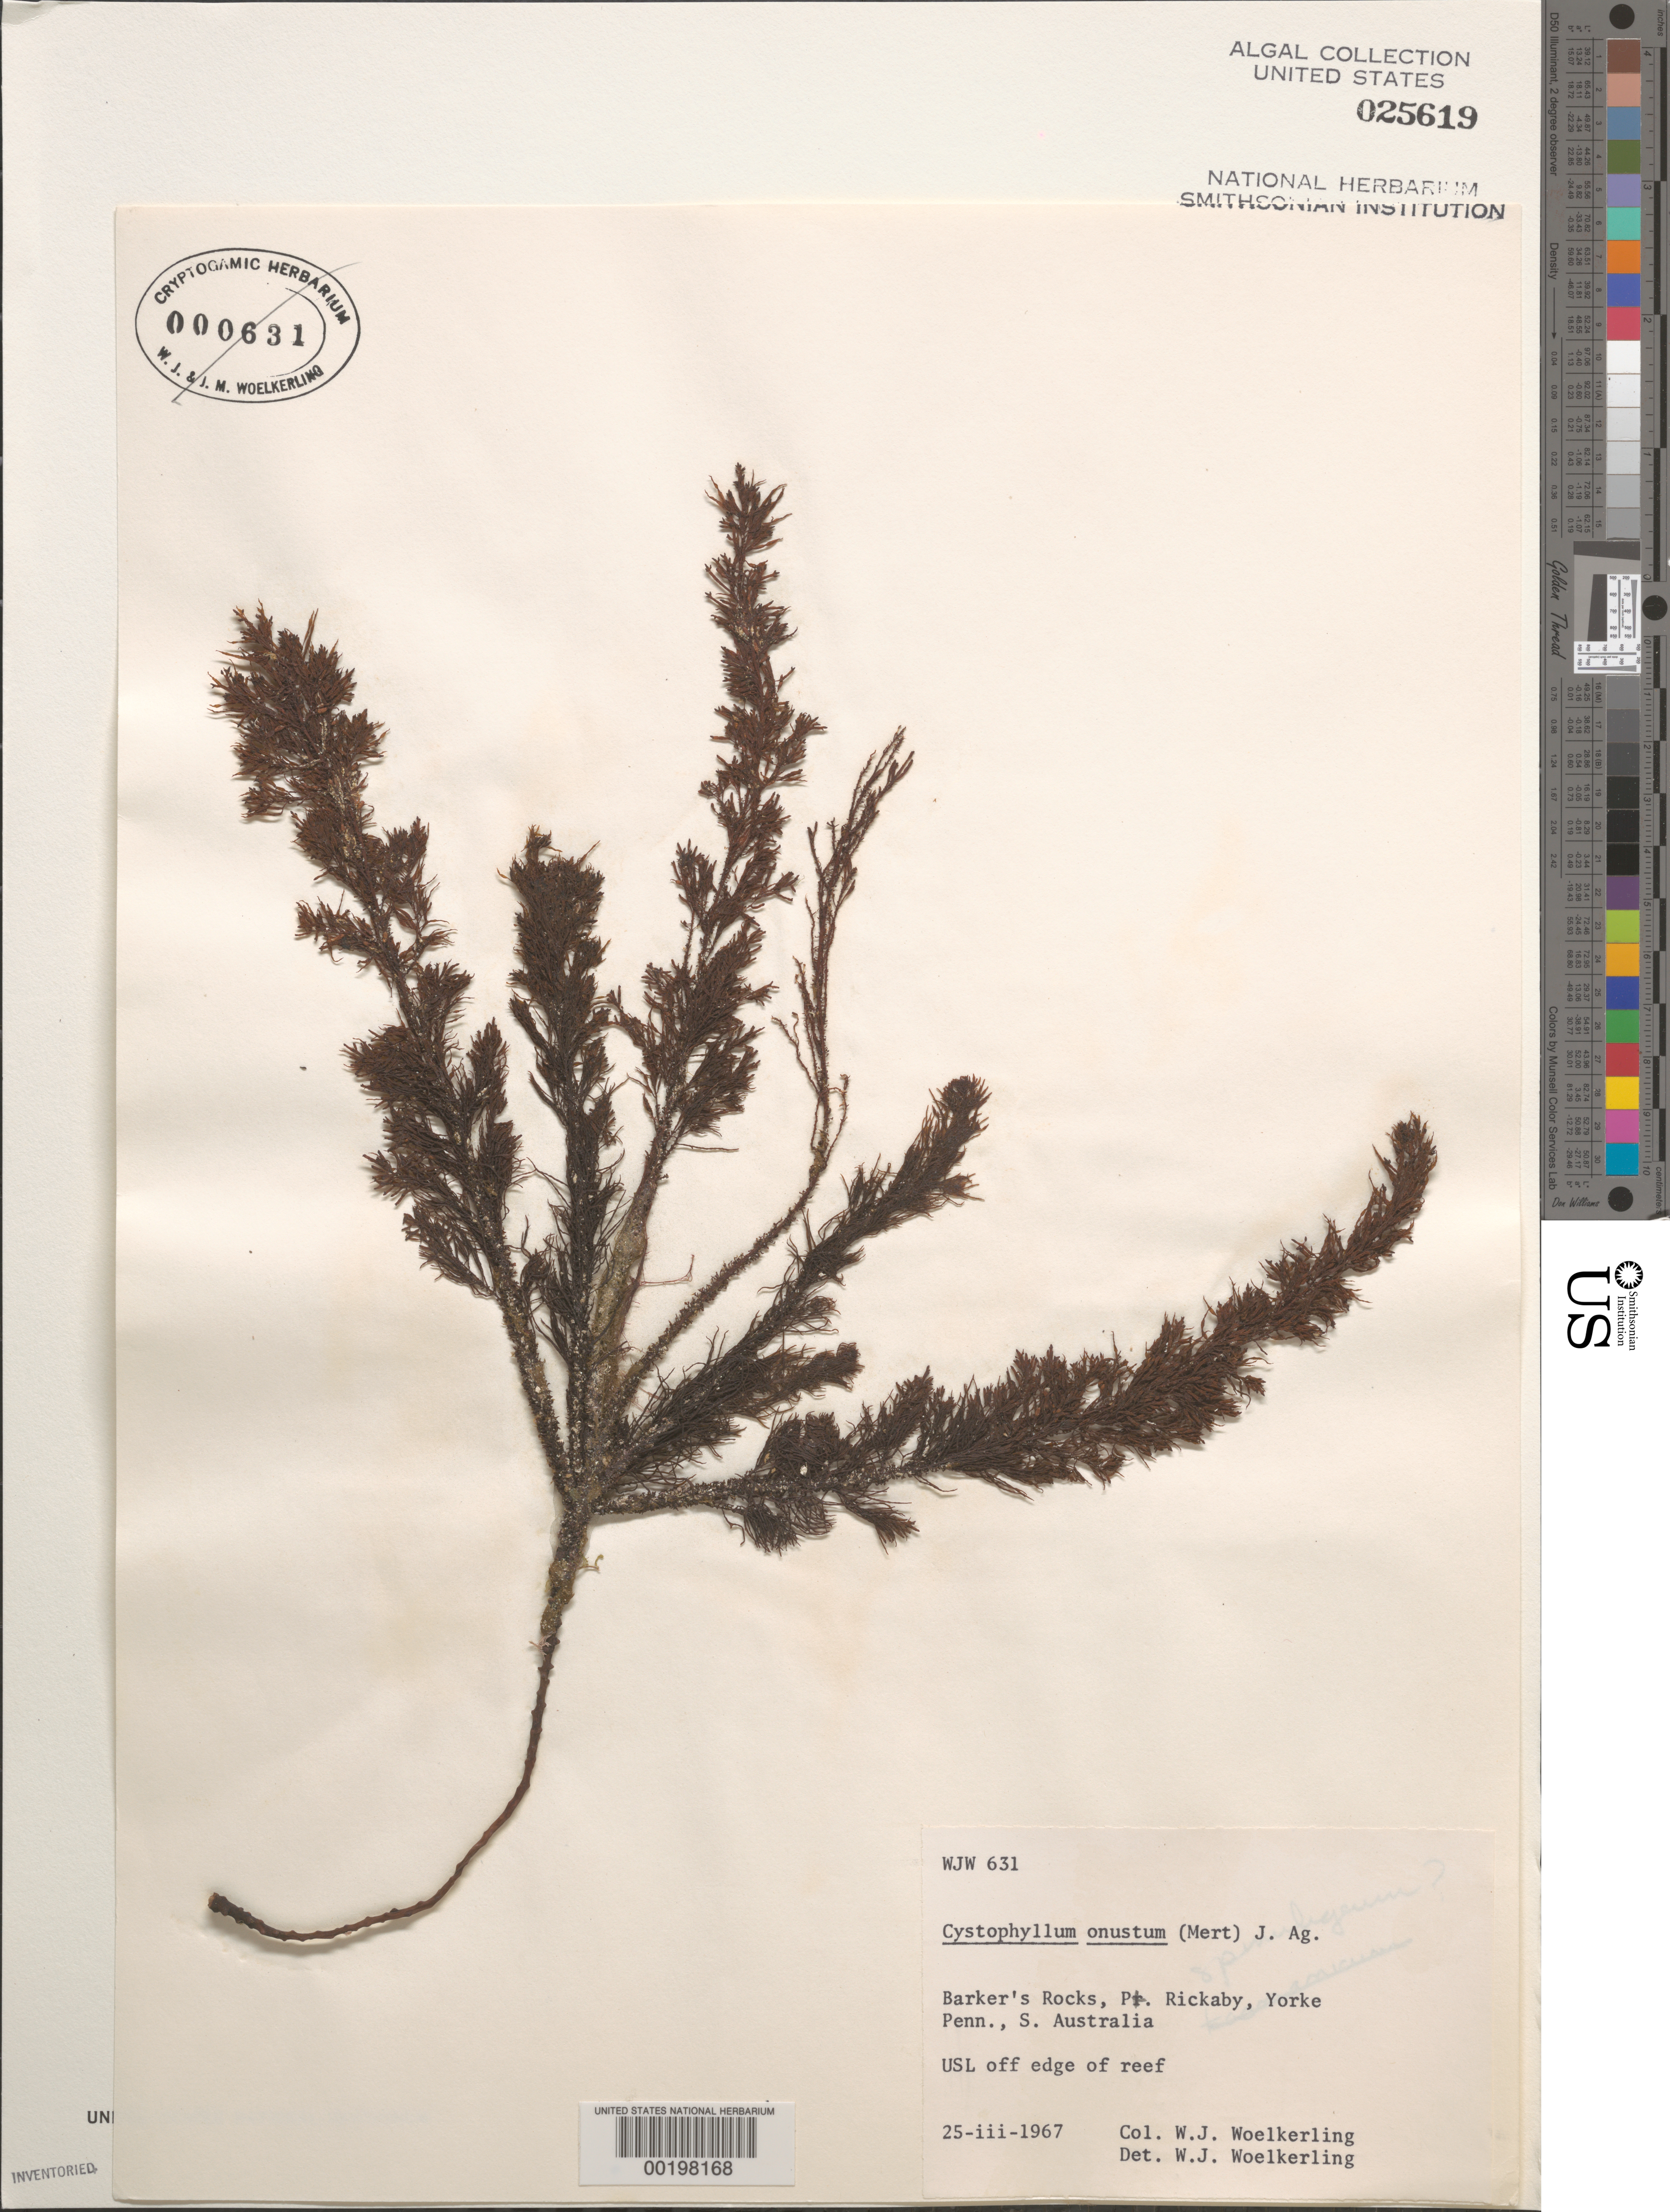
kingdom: Chromista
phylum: Ochrophyta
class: Phaeophyceae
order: Fucales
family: Sargassaceae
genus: Sirophysalis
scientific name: Sirophysalis trinodis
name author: (Forssk.) Kütz.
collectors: W. Woelkerling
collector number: WJW 631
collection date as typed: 25 Mar 1967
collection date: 1967-03-25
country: Australia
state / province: South Australia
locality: Barker's Rocks, Port Rickaby, Yorke Peninsula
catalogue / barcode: US 25619